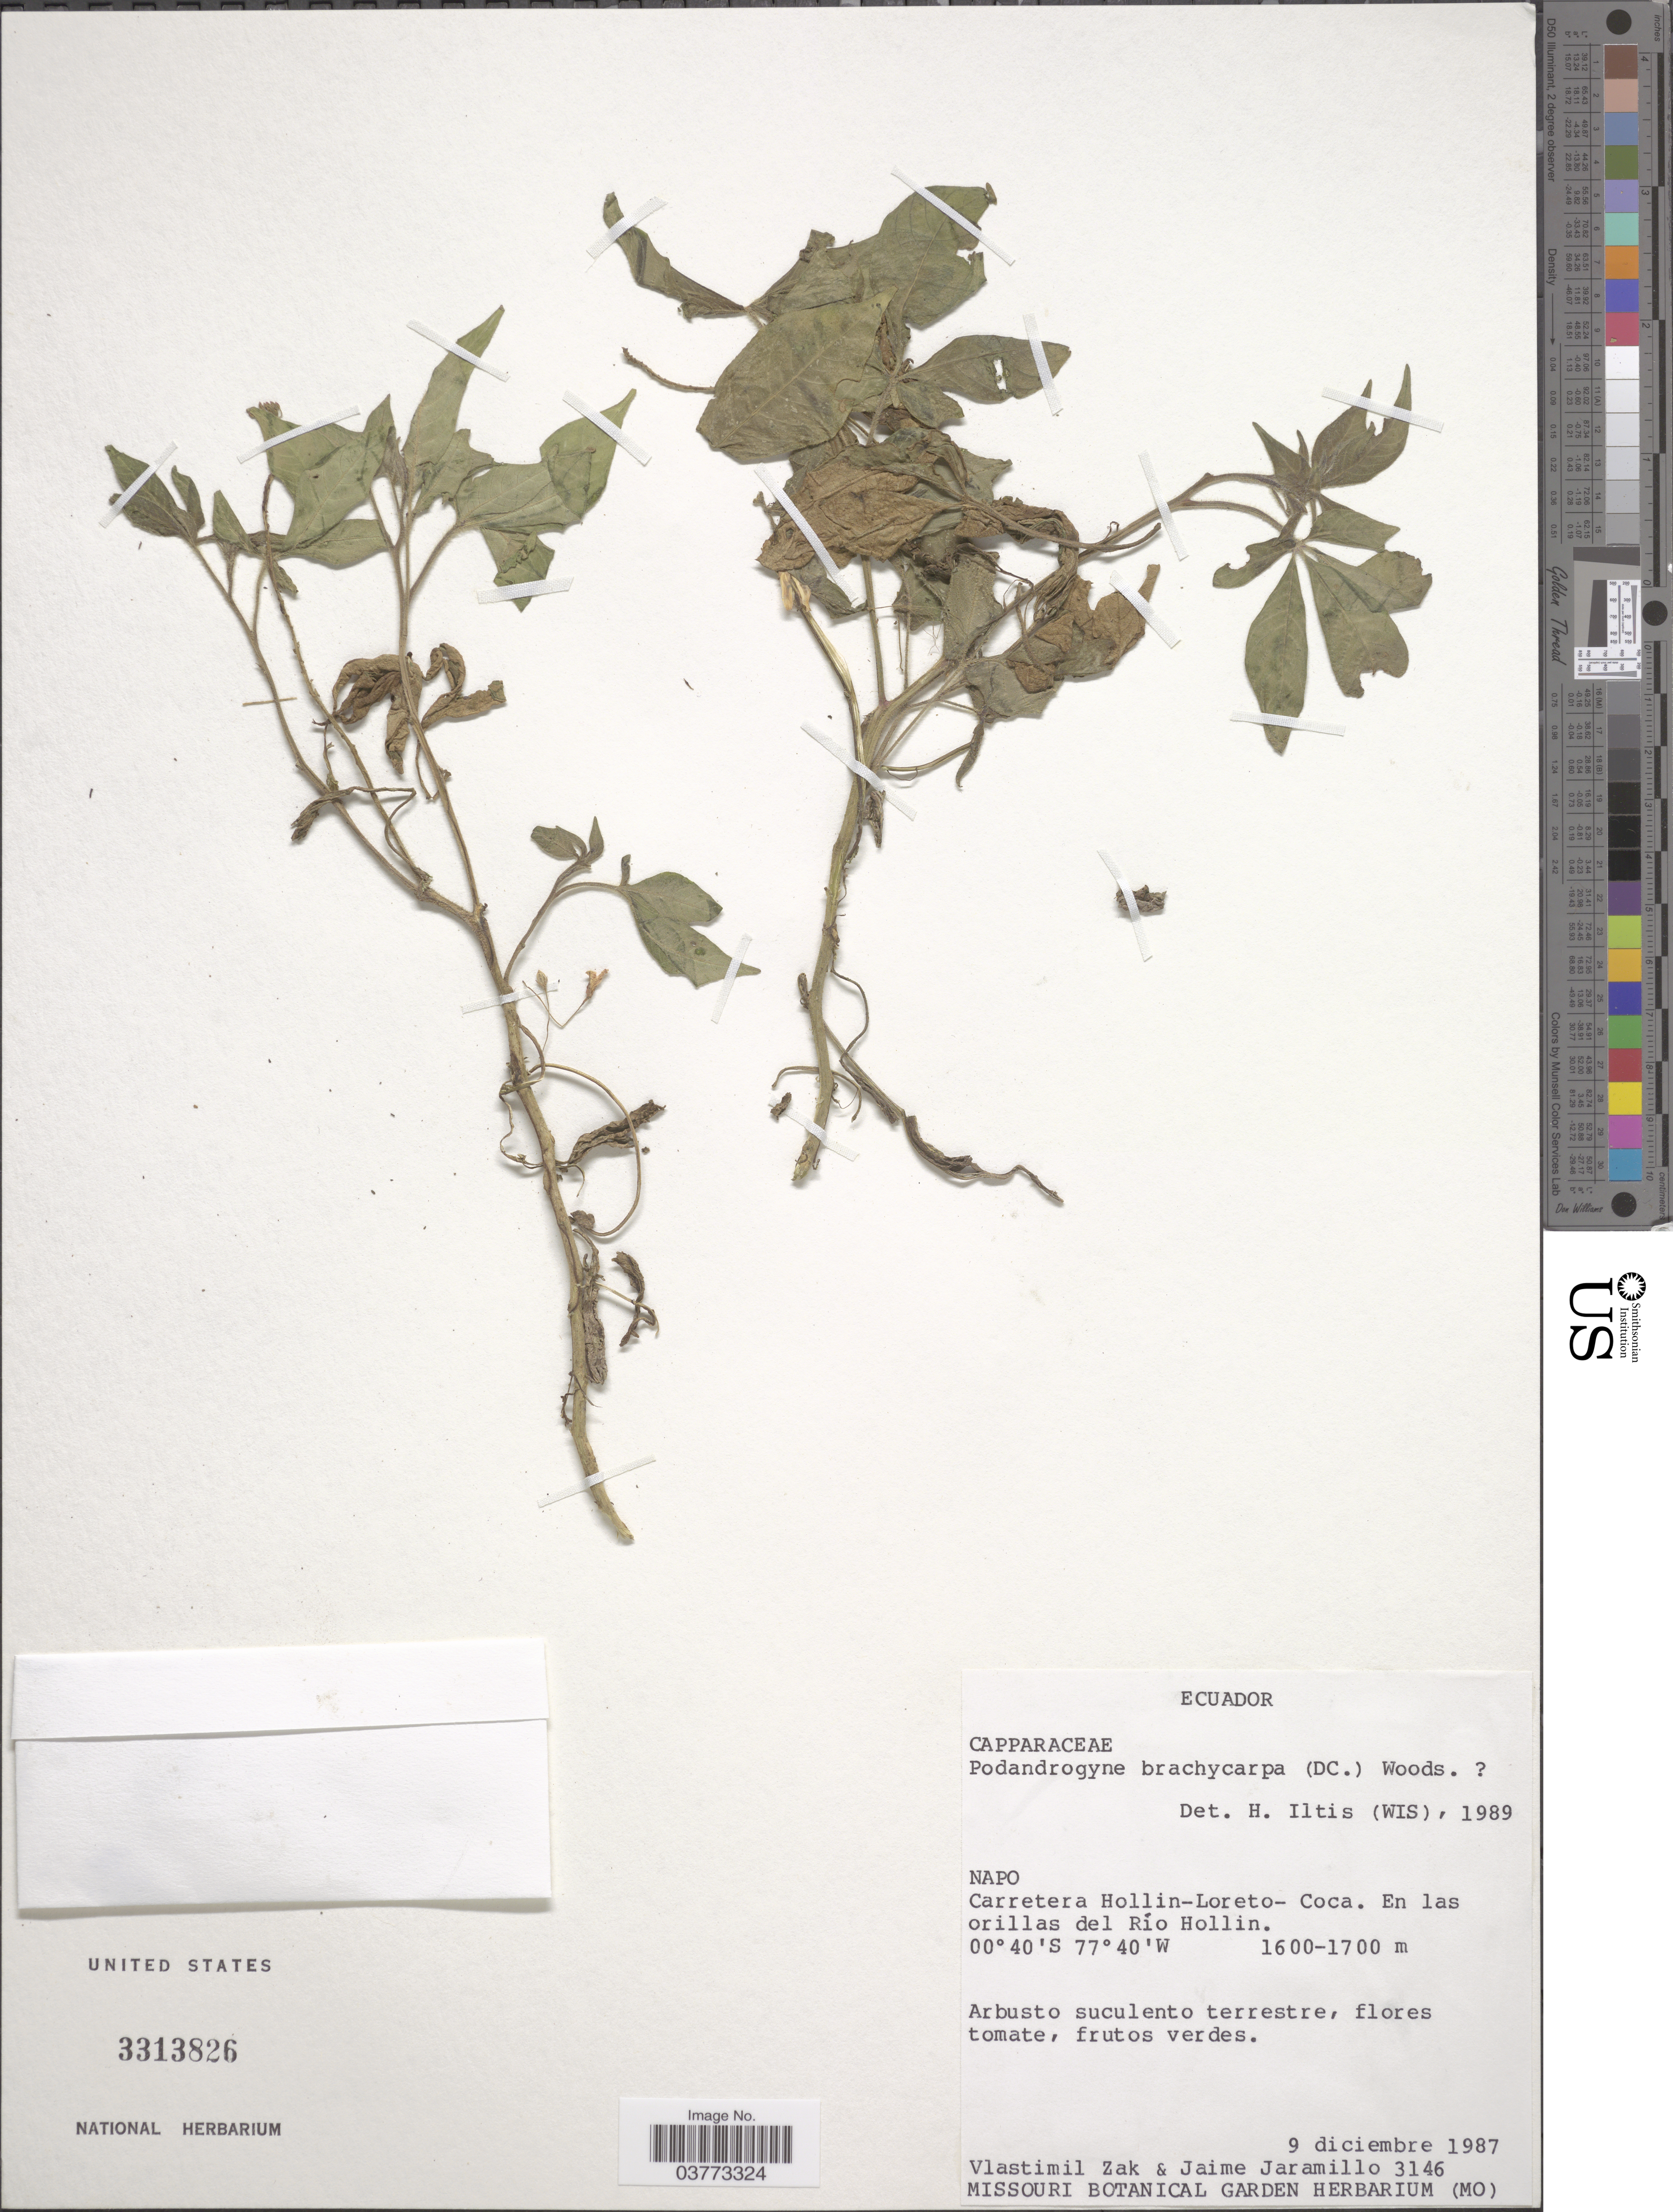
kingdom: Plantae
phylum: Tracheophyta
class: Magnoliopsida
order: Brassicales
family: Cleomaceae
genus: Podandrogyne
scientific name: Podandrogyne brachycarpa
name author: (DC.) Woodson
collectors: V. Zak & J. Jaramillo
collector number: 3146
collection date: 1987-12-09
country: Ecuador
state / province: Napo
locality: Carretera Hollin-Loreto- Coca. En las orillas del Río Hollin.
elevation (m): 1600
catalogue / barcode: US 3313826